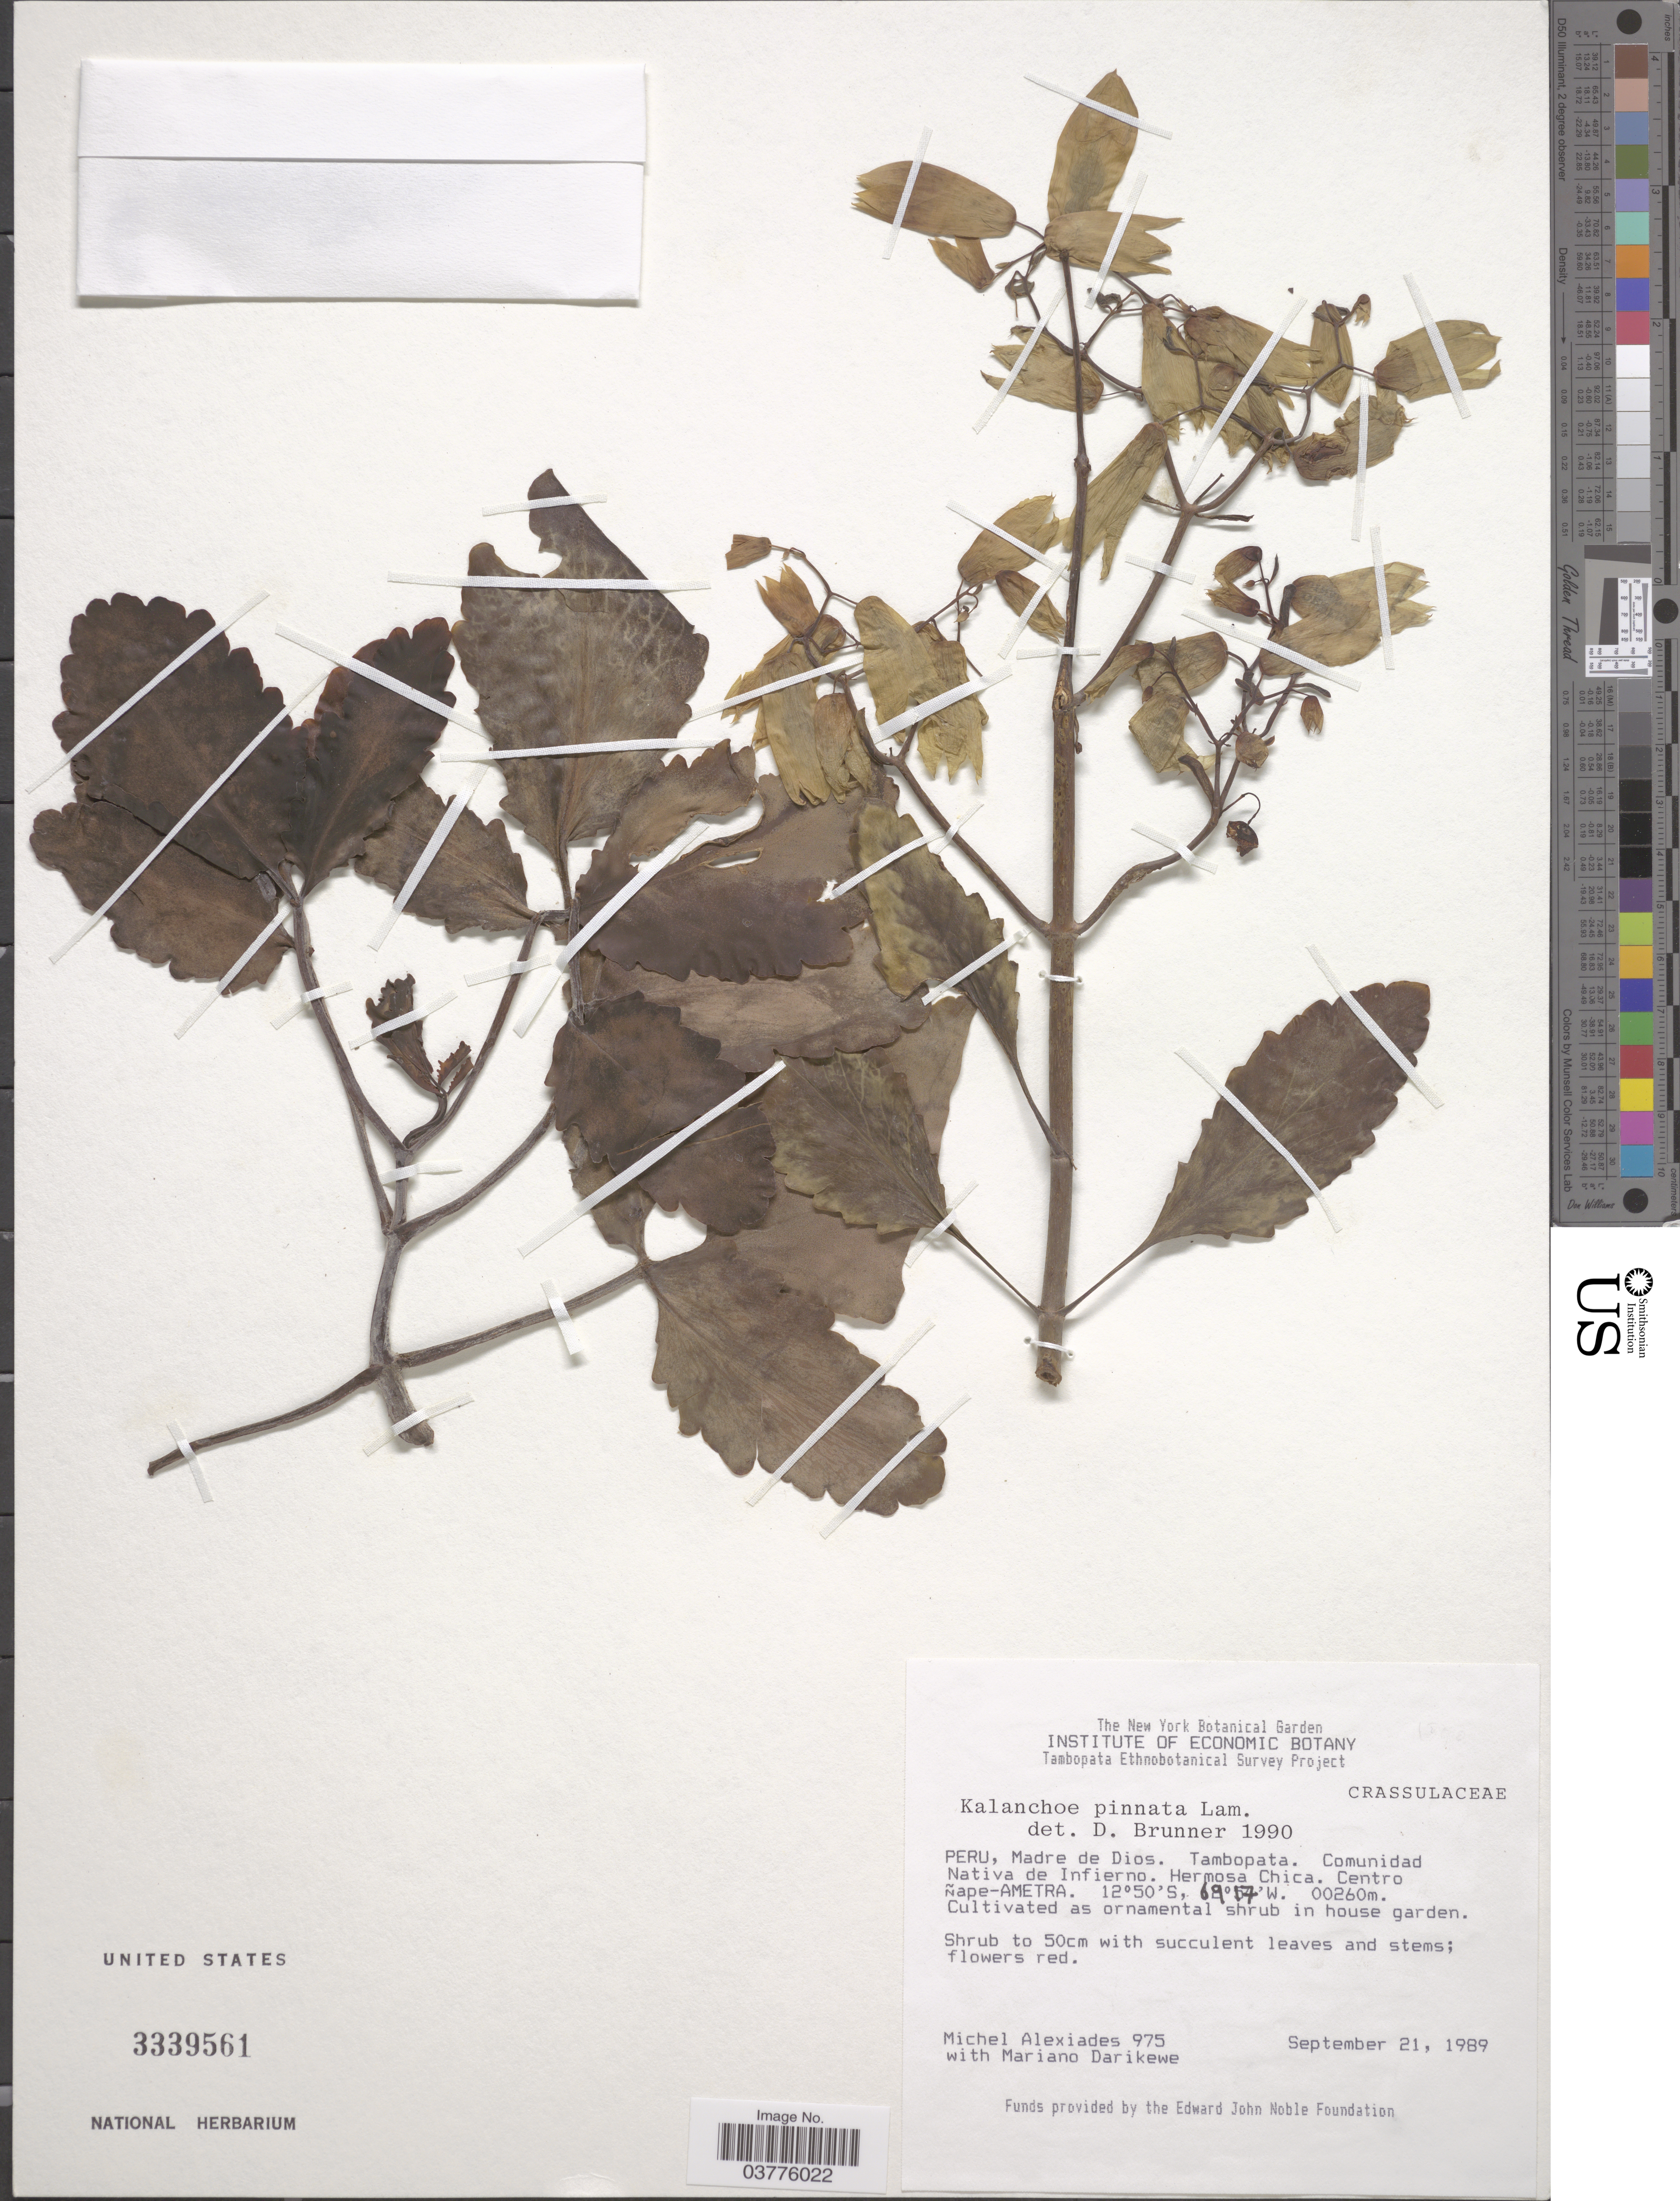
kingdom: Plantae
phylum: Tracheophyta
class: Magnoliopsida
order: Saxifragales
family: Crassulaceae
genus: Bryophyllum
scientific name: Bryophyllum pinnatum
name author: (Lam.) Oken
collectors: M. Alexiades & M. Darikewe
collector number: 975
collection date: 1989-09-21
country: Peru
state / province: Madre de Dios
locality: Tambopata. Comunidad Nativa de Infierno. Hermosa Chica. Centro ñape-Ametra.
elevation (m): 260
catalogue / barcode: US 3339561